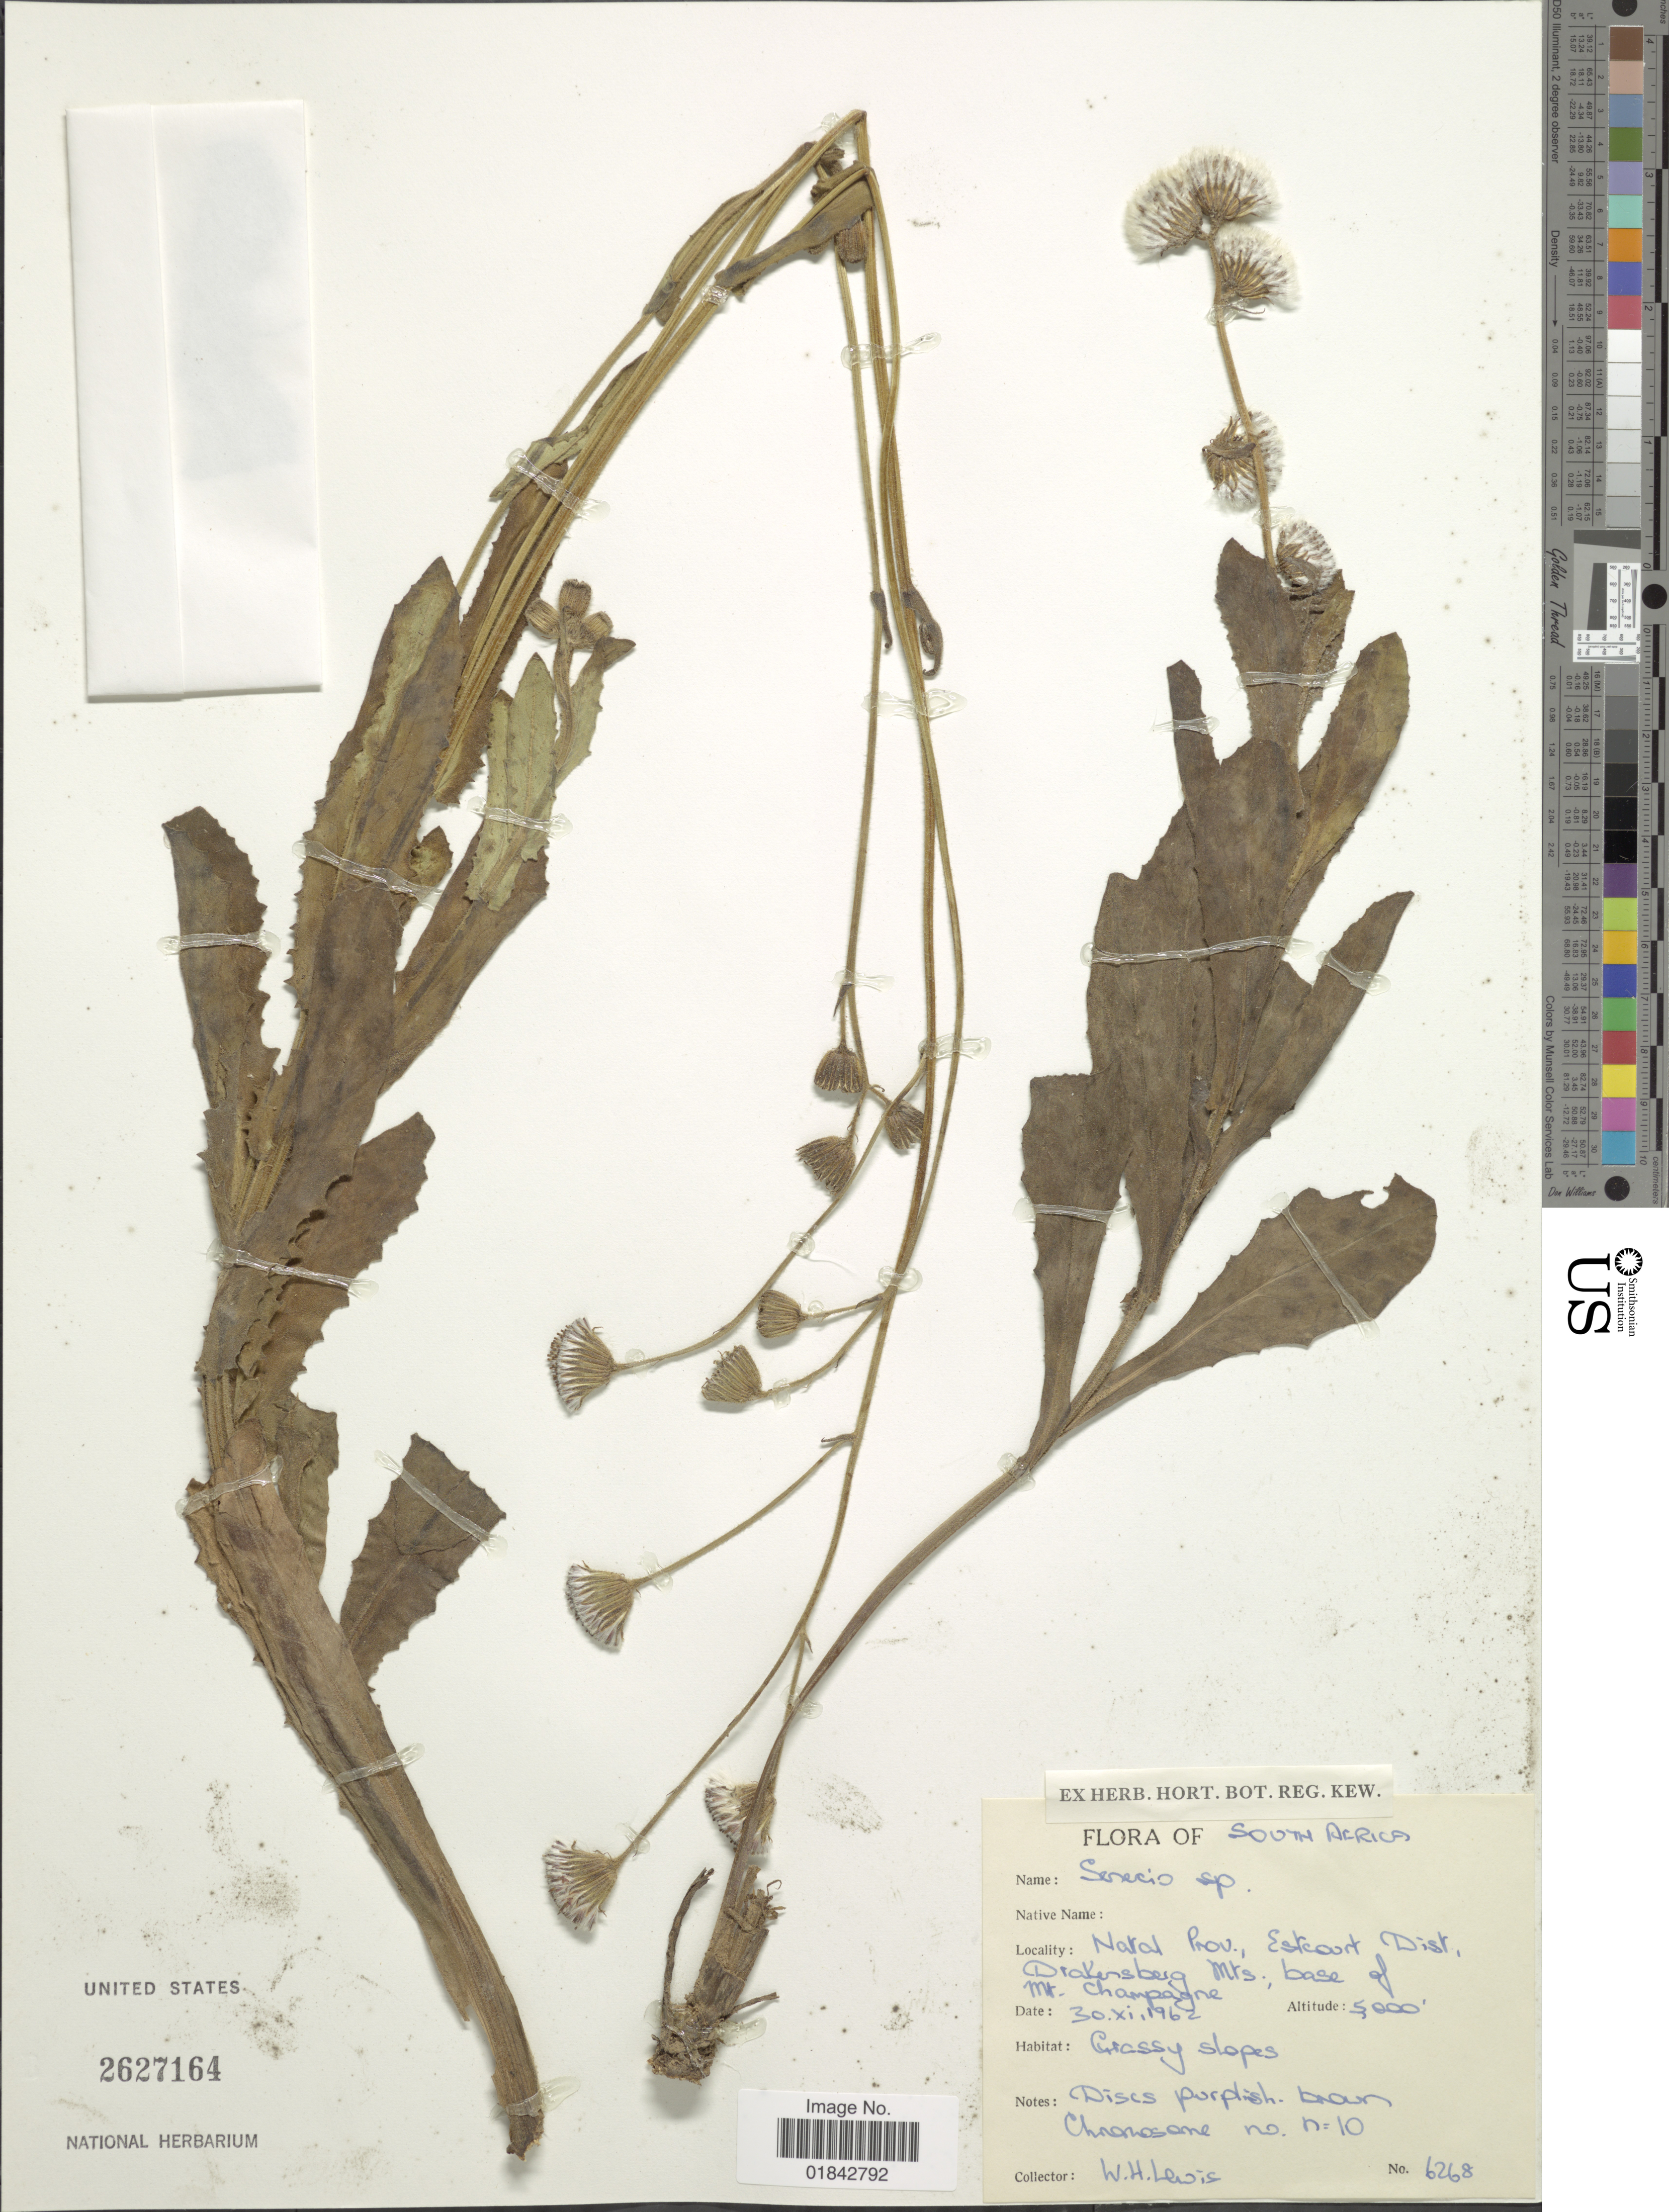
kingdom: Plantae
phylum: Tracheophyta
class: Magnoliopsida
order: Asterales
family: Asteraceae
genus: Senecio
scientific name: Senecio sp.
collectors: W. H. Lewis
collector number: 6268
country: South Africa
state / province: KwaZulu-Natal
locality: Natal Prov., Eskort Dist., Drakensberg Mts; base of Mt. Champagne; grassy slopes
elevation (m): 1524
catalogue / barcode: US 2627164